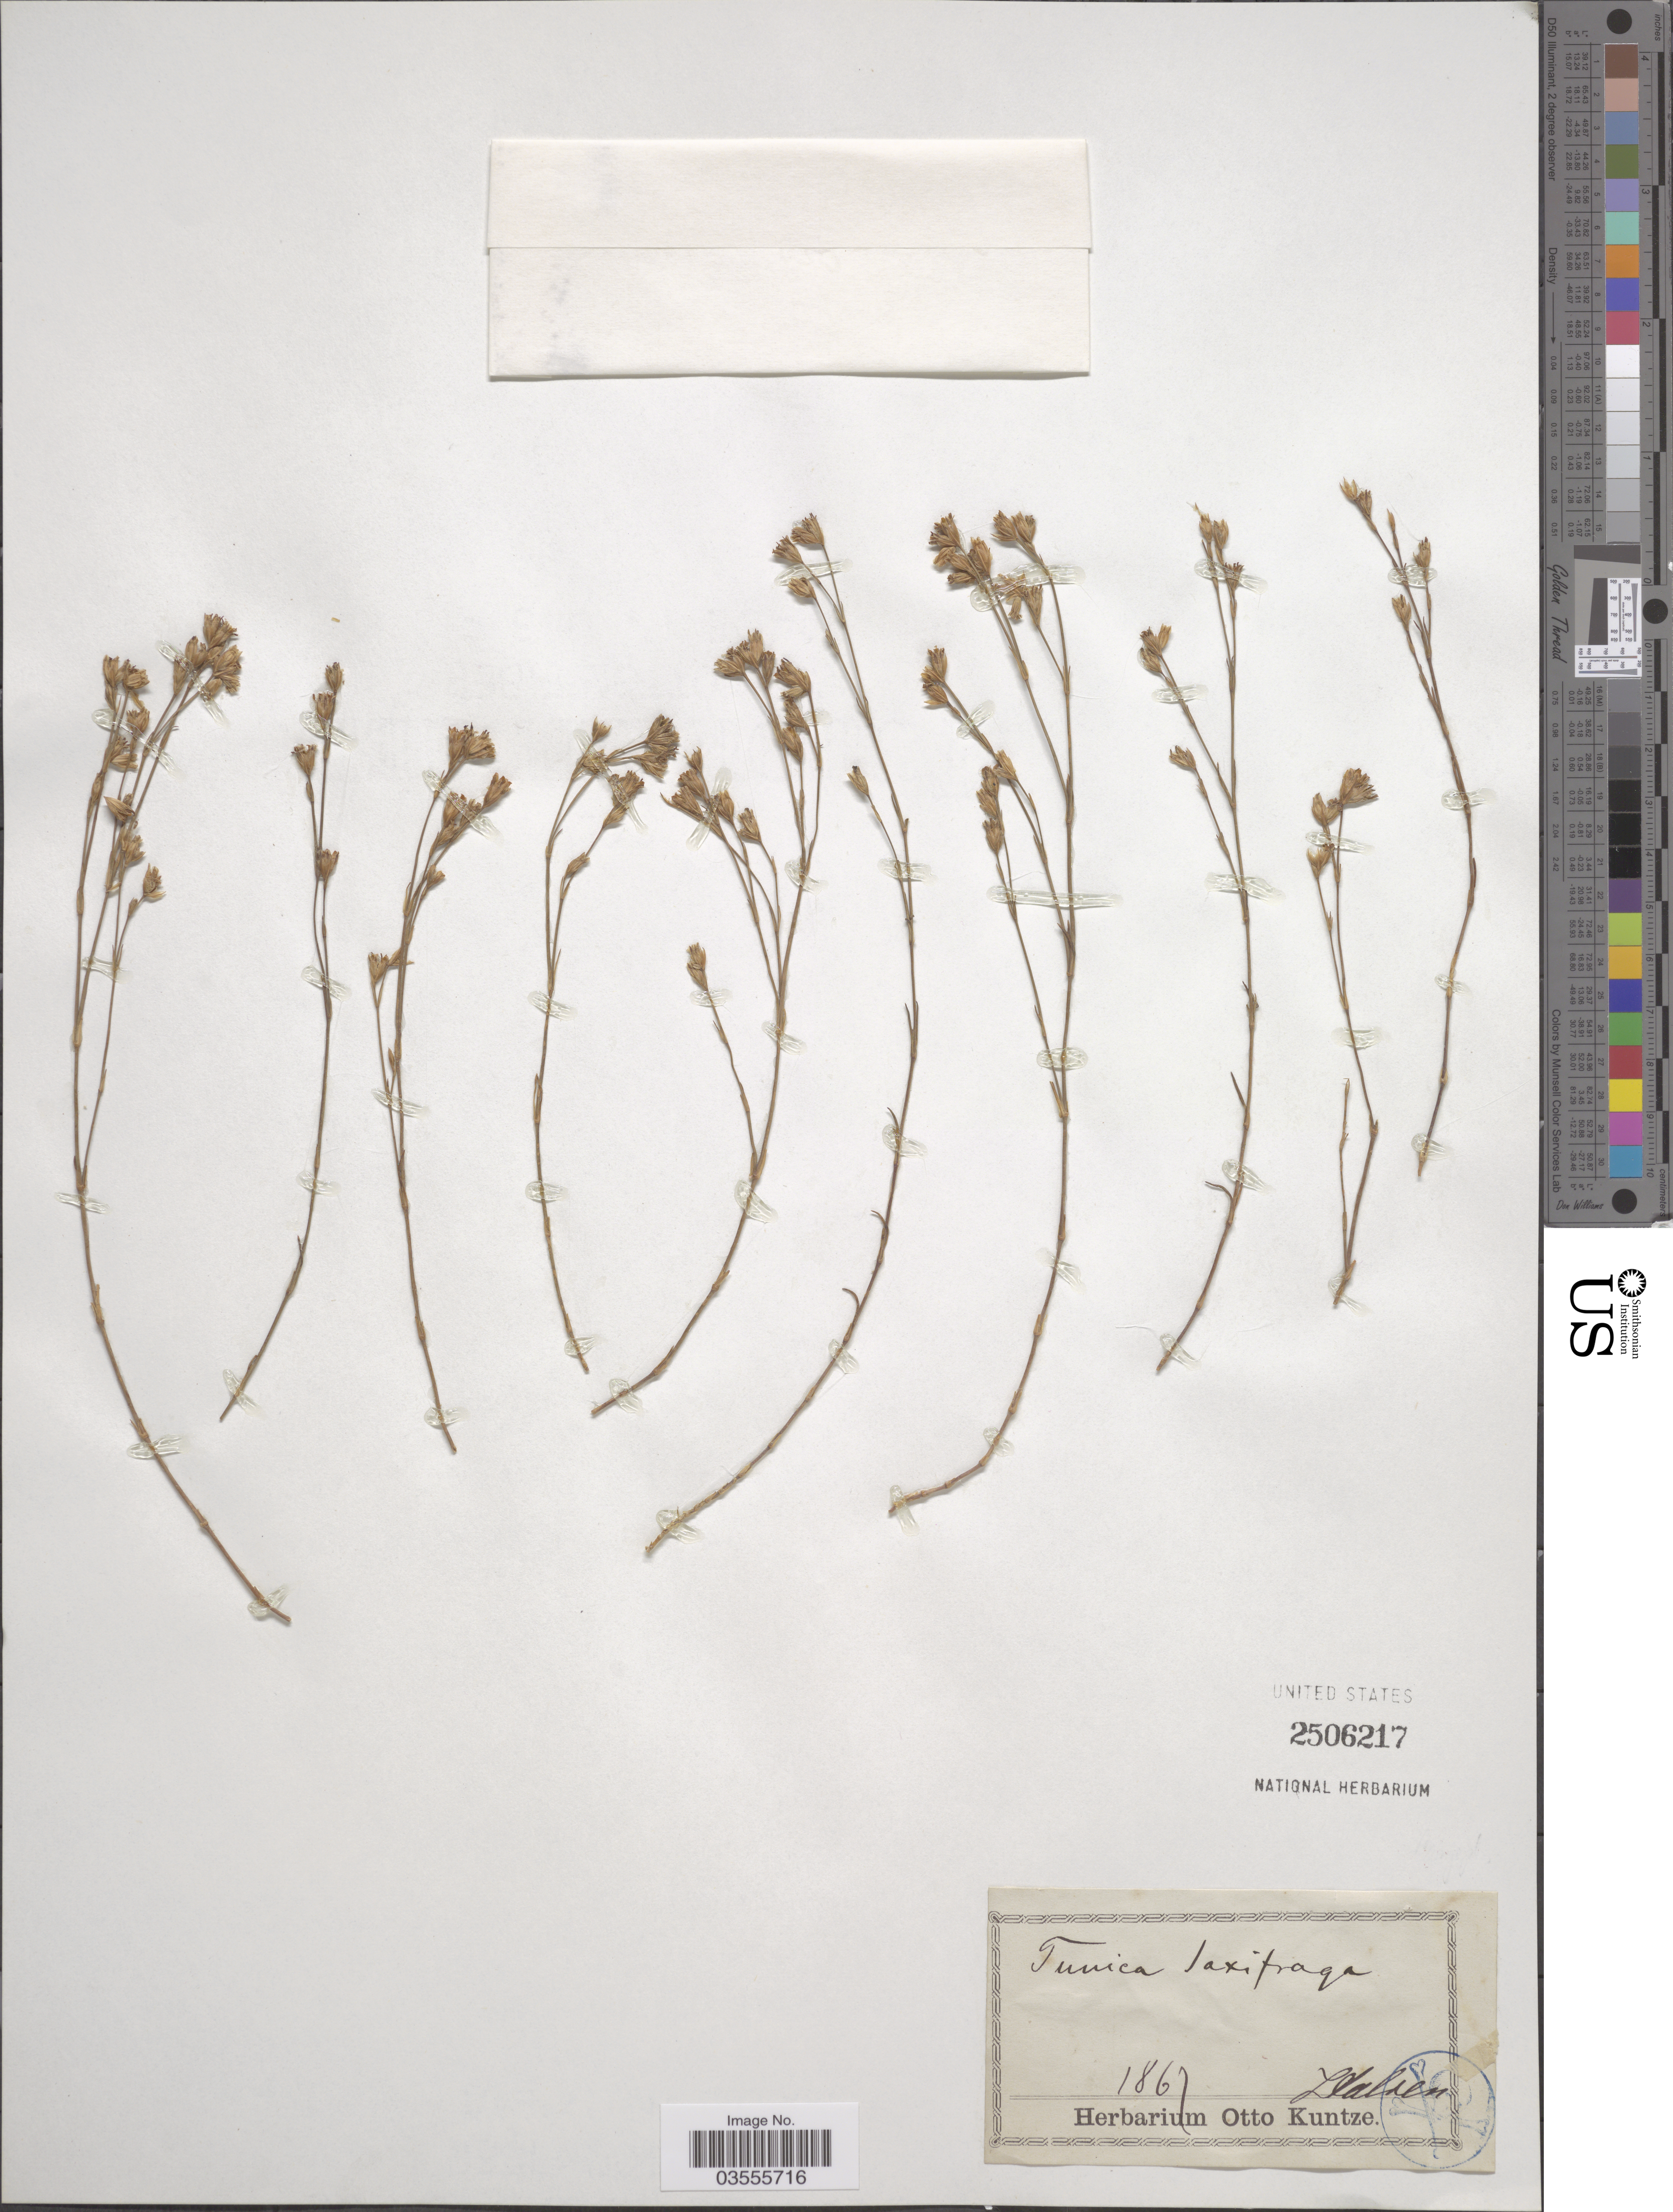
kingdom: Plantae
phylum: Tracheophyta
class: Magnoliopsida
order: Caryophyllales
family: Caryophyllaceae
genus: Petrorhagia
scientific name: Petrorhagia saxifraga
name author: (L.) Link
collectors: ex herb. Otto Kuntze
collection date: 1867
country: Italy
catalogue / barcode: US 2506217